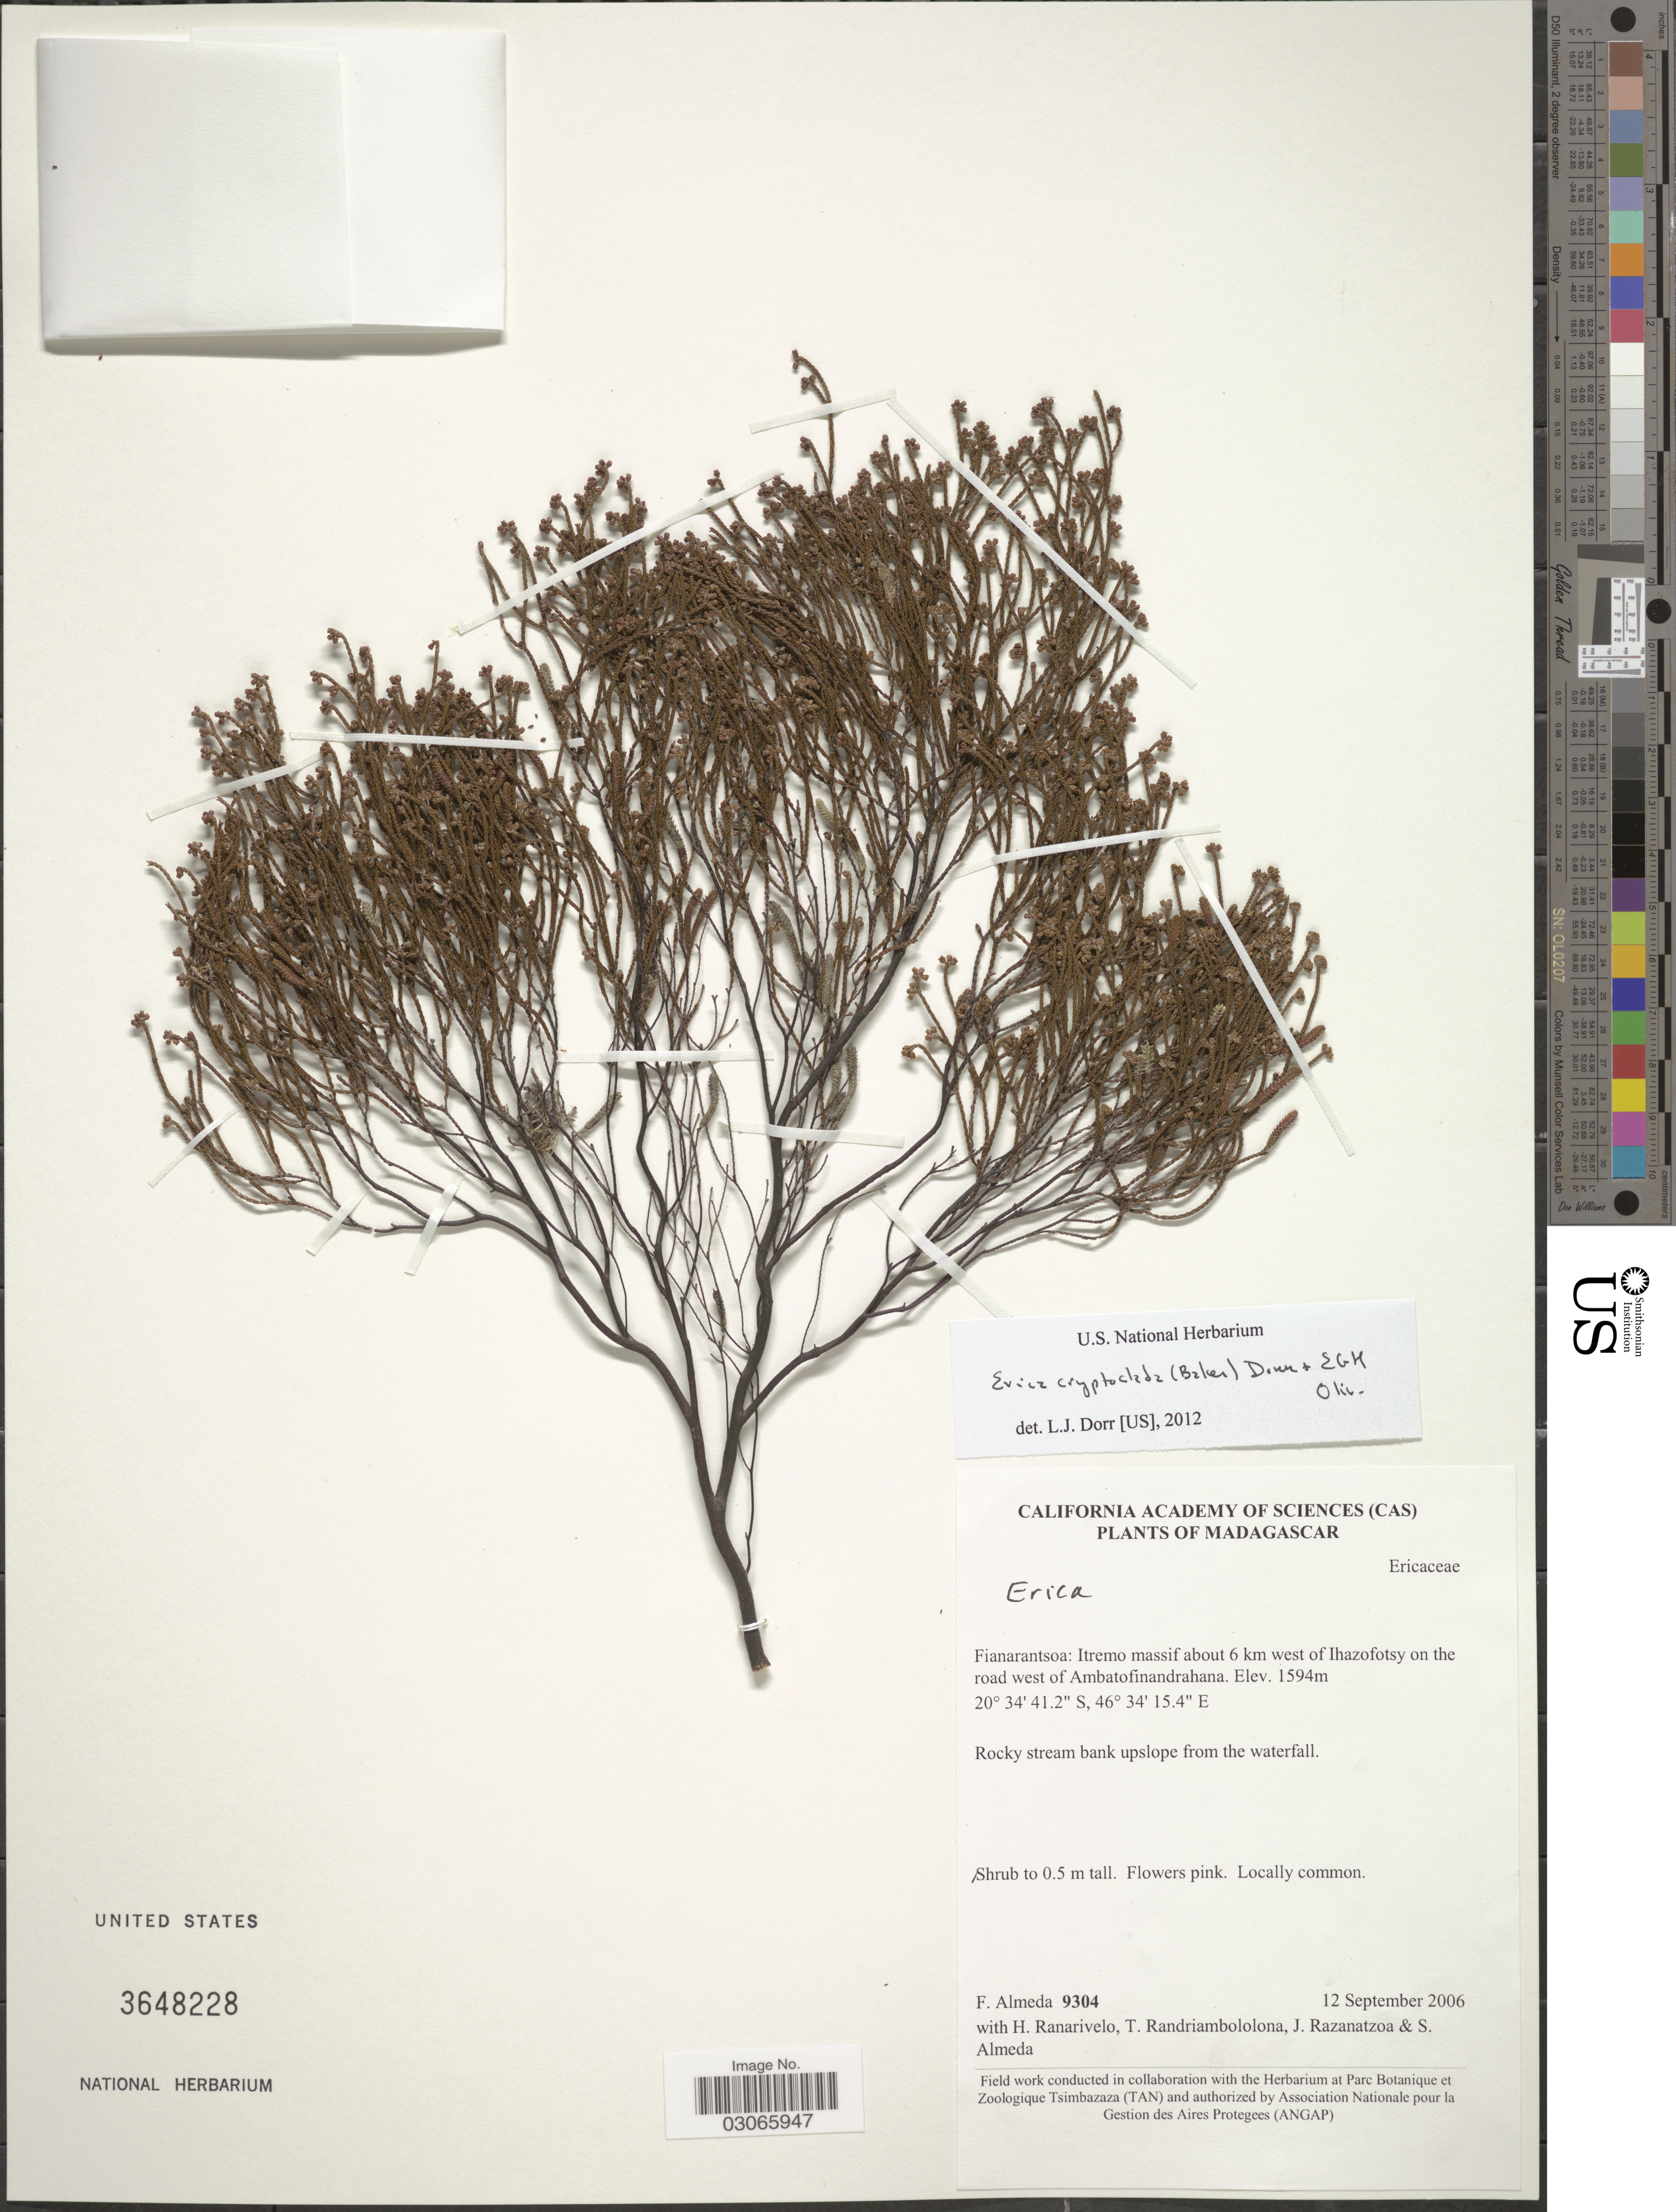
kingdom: Plantae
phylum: Tracheophyta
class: Magnoliopsida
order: Ericales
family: Ericaceae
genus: Erica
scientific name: Erica cryptoclada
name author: (Baker) Dorr & E.G.H. Oliv.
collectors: F. Almeda, H. Ranarivelo, T. Randriambololona, J. Razanatzoa & S. Almeda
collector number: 9304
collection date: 2006-09-12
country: Madagascar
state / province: Amoron'i Mania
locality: Itremo massif about 6 km west of Ihazofotsy on the road west of Ambatofinandrahana.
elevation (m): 1594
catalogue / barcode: US 3648228